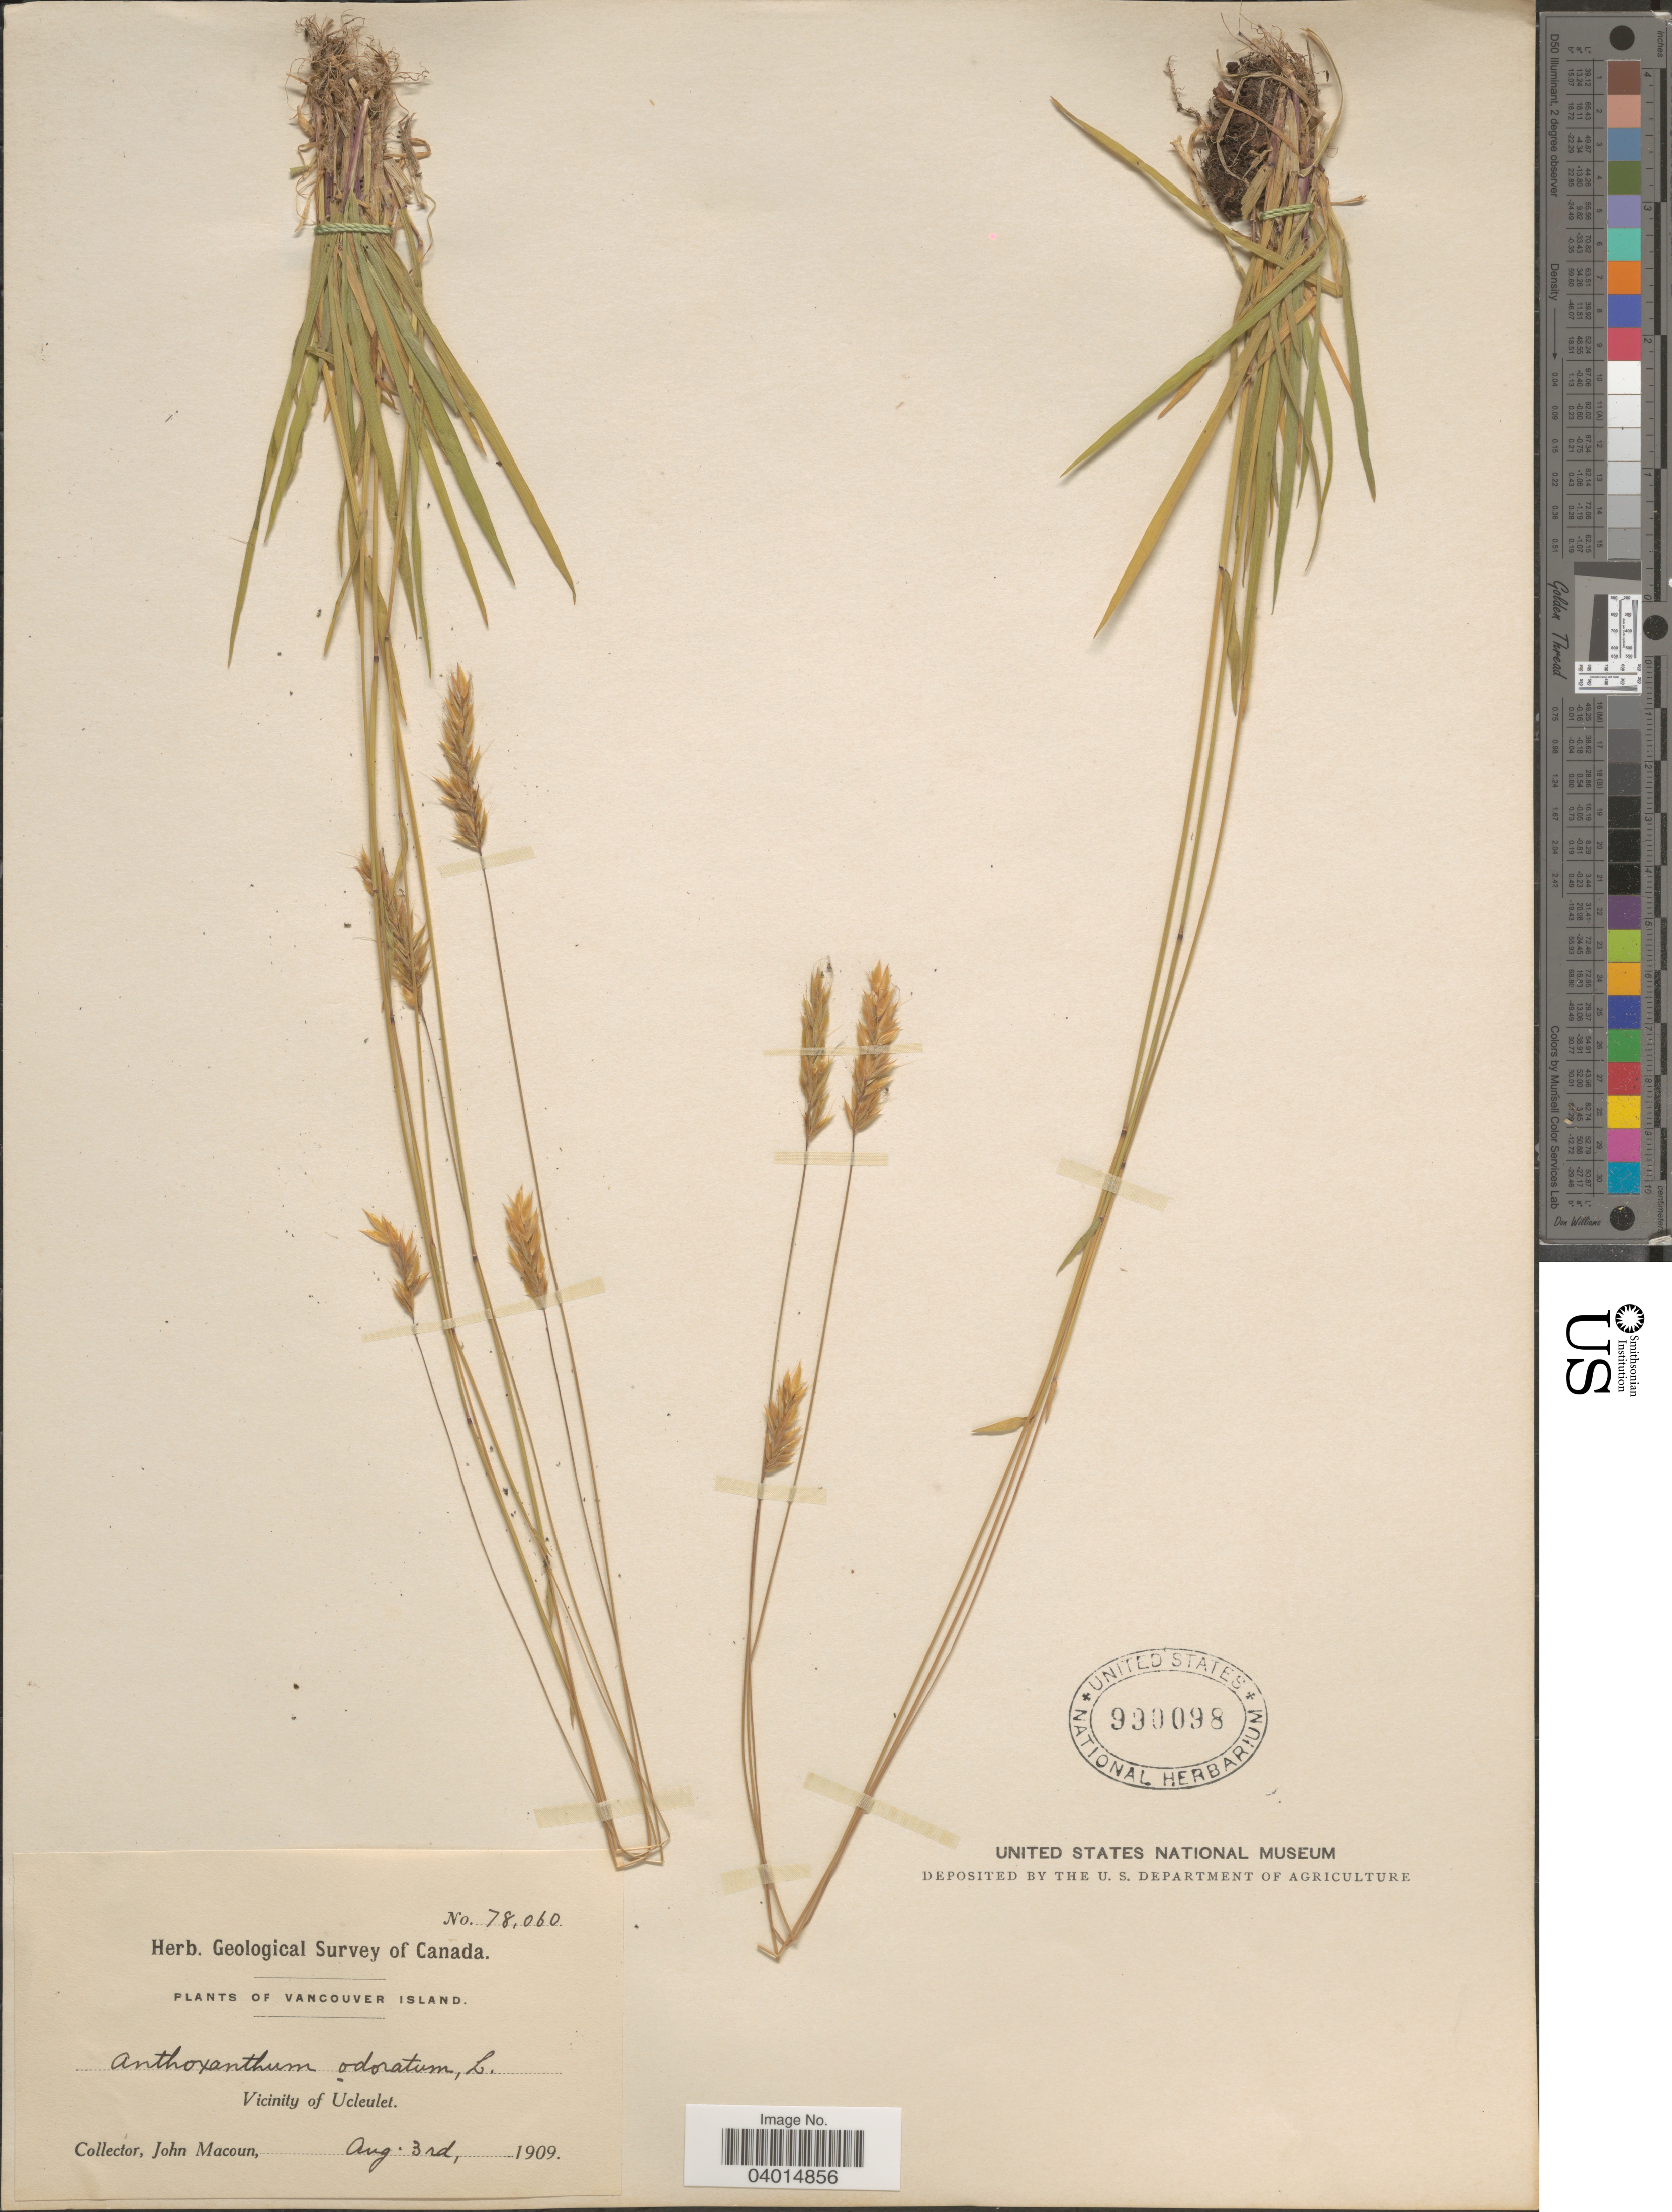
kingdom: Plantae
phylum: Tracheophyta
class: Liliopsida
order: Poales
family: Poaceae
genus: Anthoxanthum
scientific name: Anthoxanthum odoratum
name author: L.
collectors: J. Macoun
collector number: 78060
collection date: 1909-08-03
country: Canada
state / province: British Columbia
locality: Vancouver Island. Vicinity of Ucleulet.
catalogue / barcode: US 990098